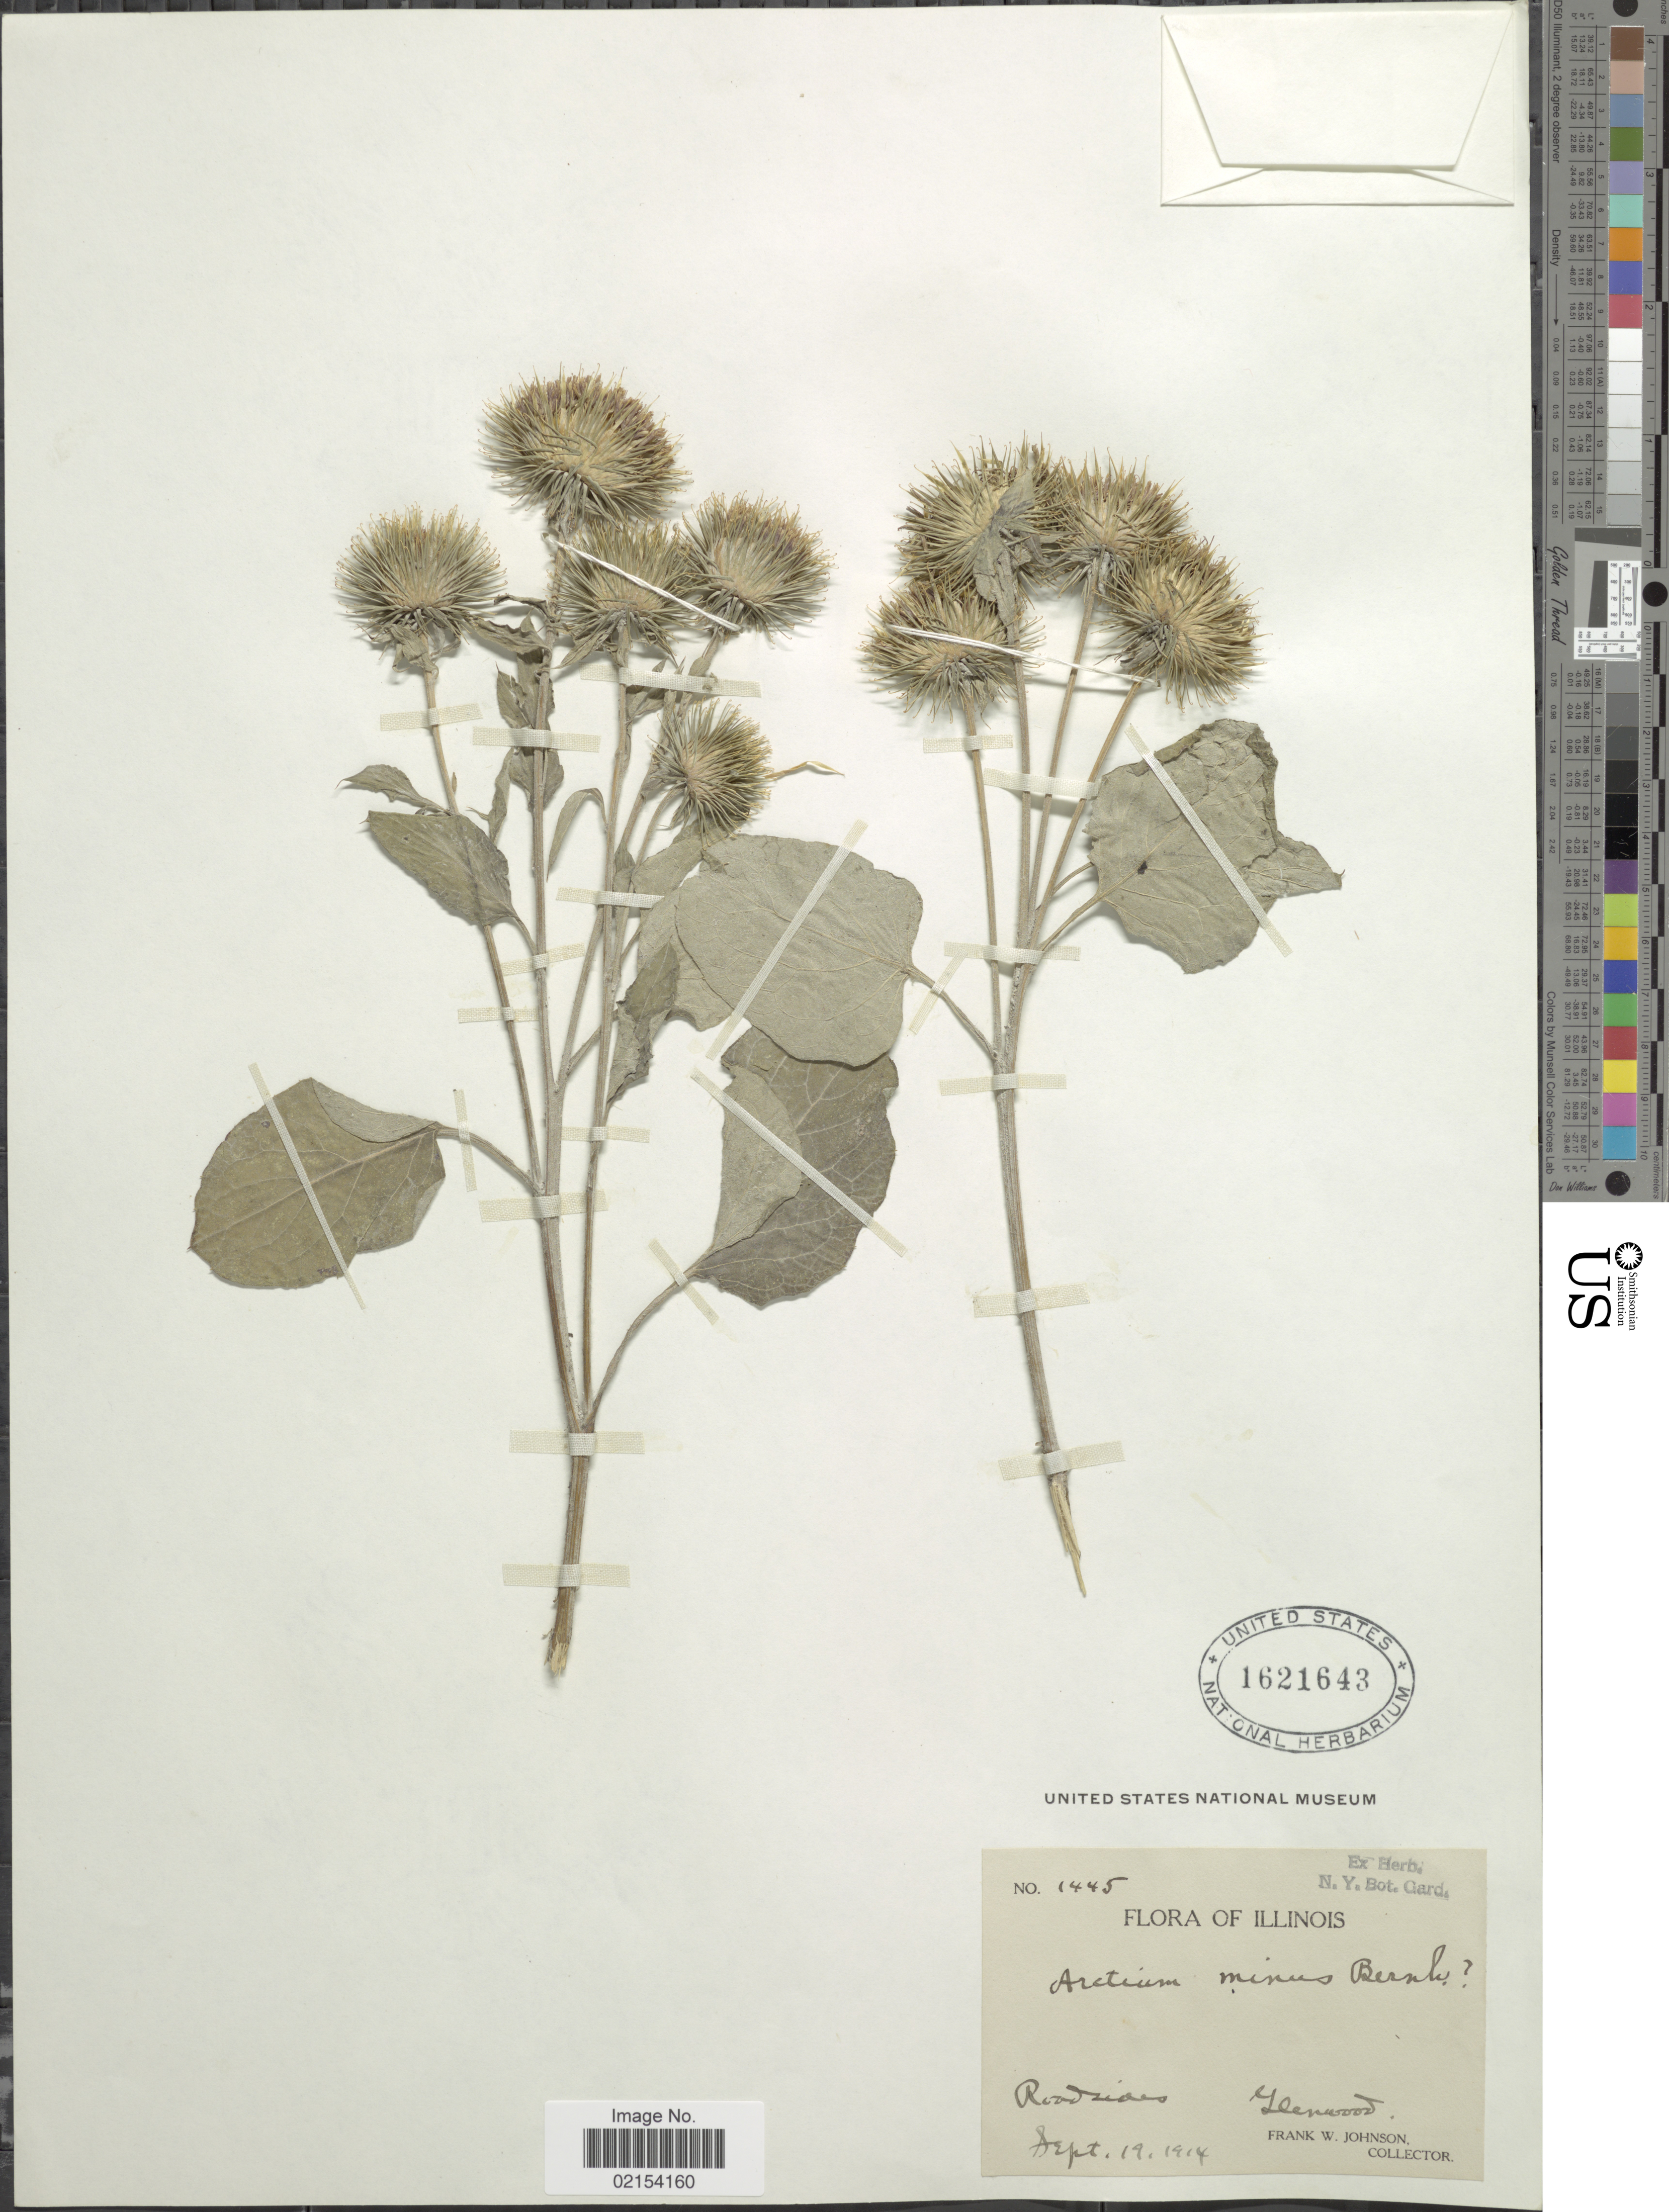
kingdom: Plantae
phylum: Tracheophyta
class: Magnoliopsida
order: Asterales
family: Asteraceae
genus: Arctium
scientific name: Arctium lappa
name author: L.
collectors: F. W. Johnson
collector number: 1445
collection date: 1914-09-19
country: United States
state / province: Illinois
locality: Roadsides Glenwood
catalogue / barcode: US 1621643